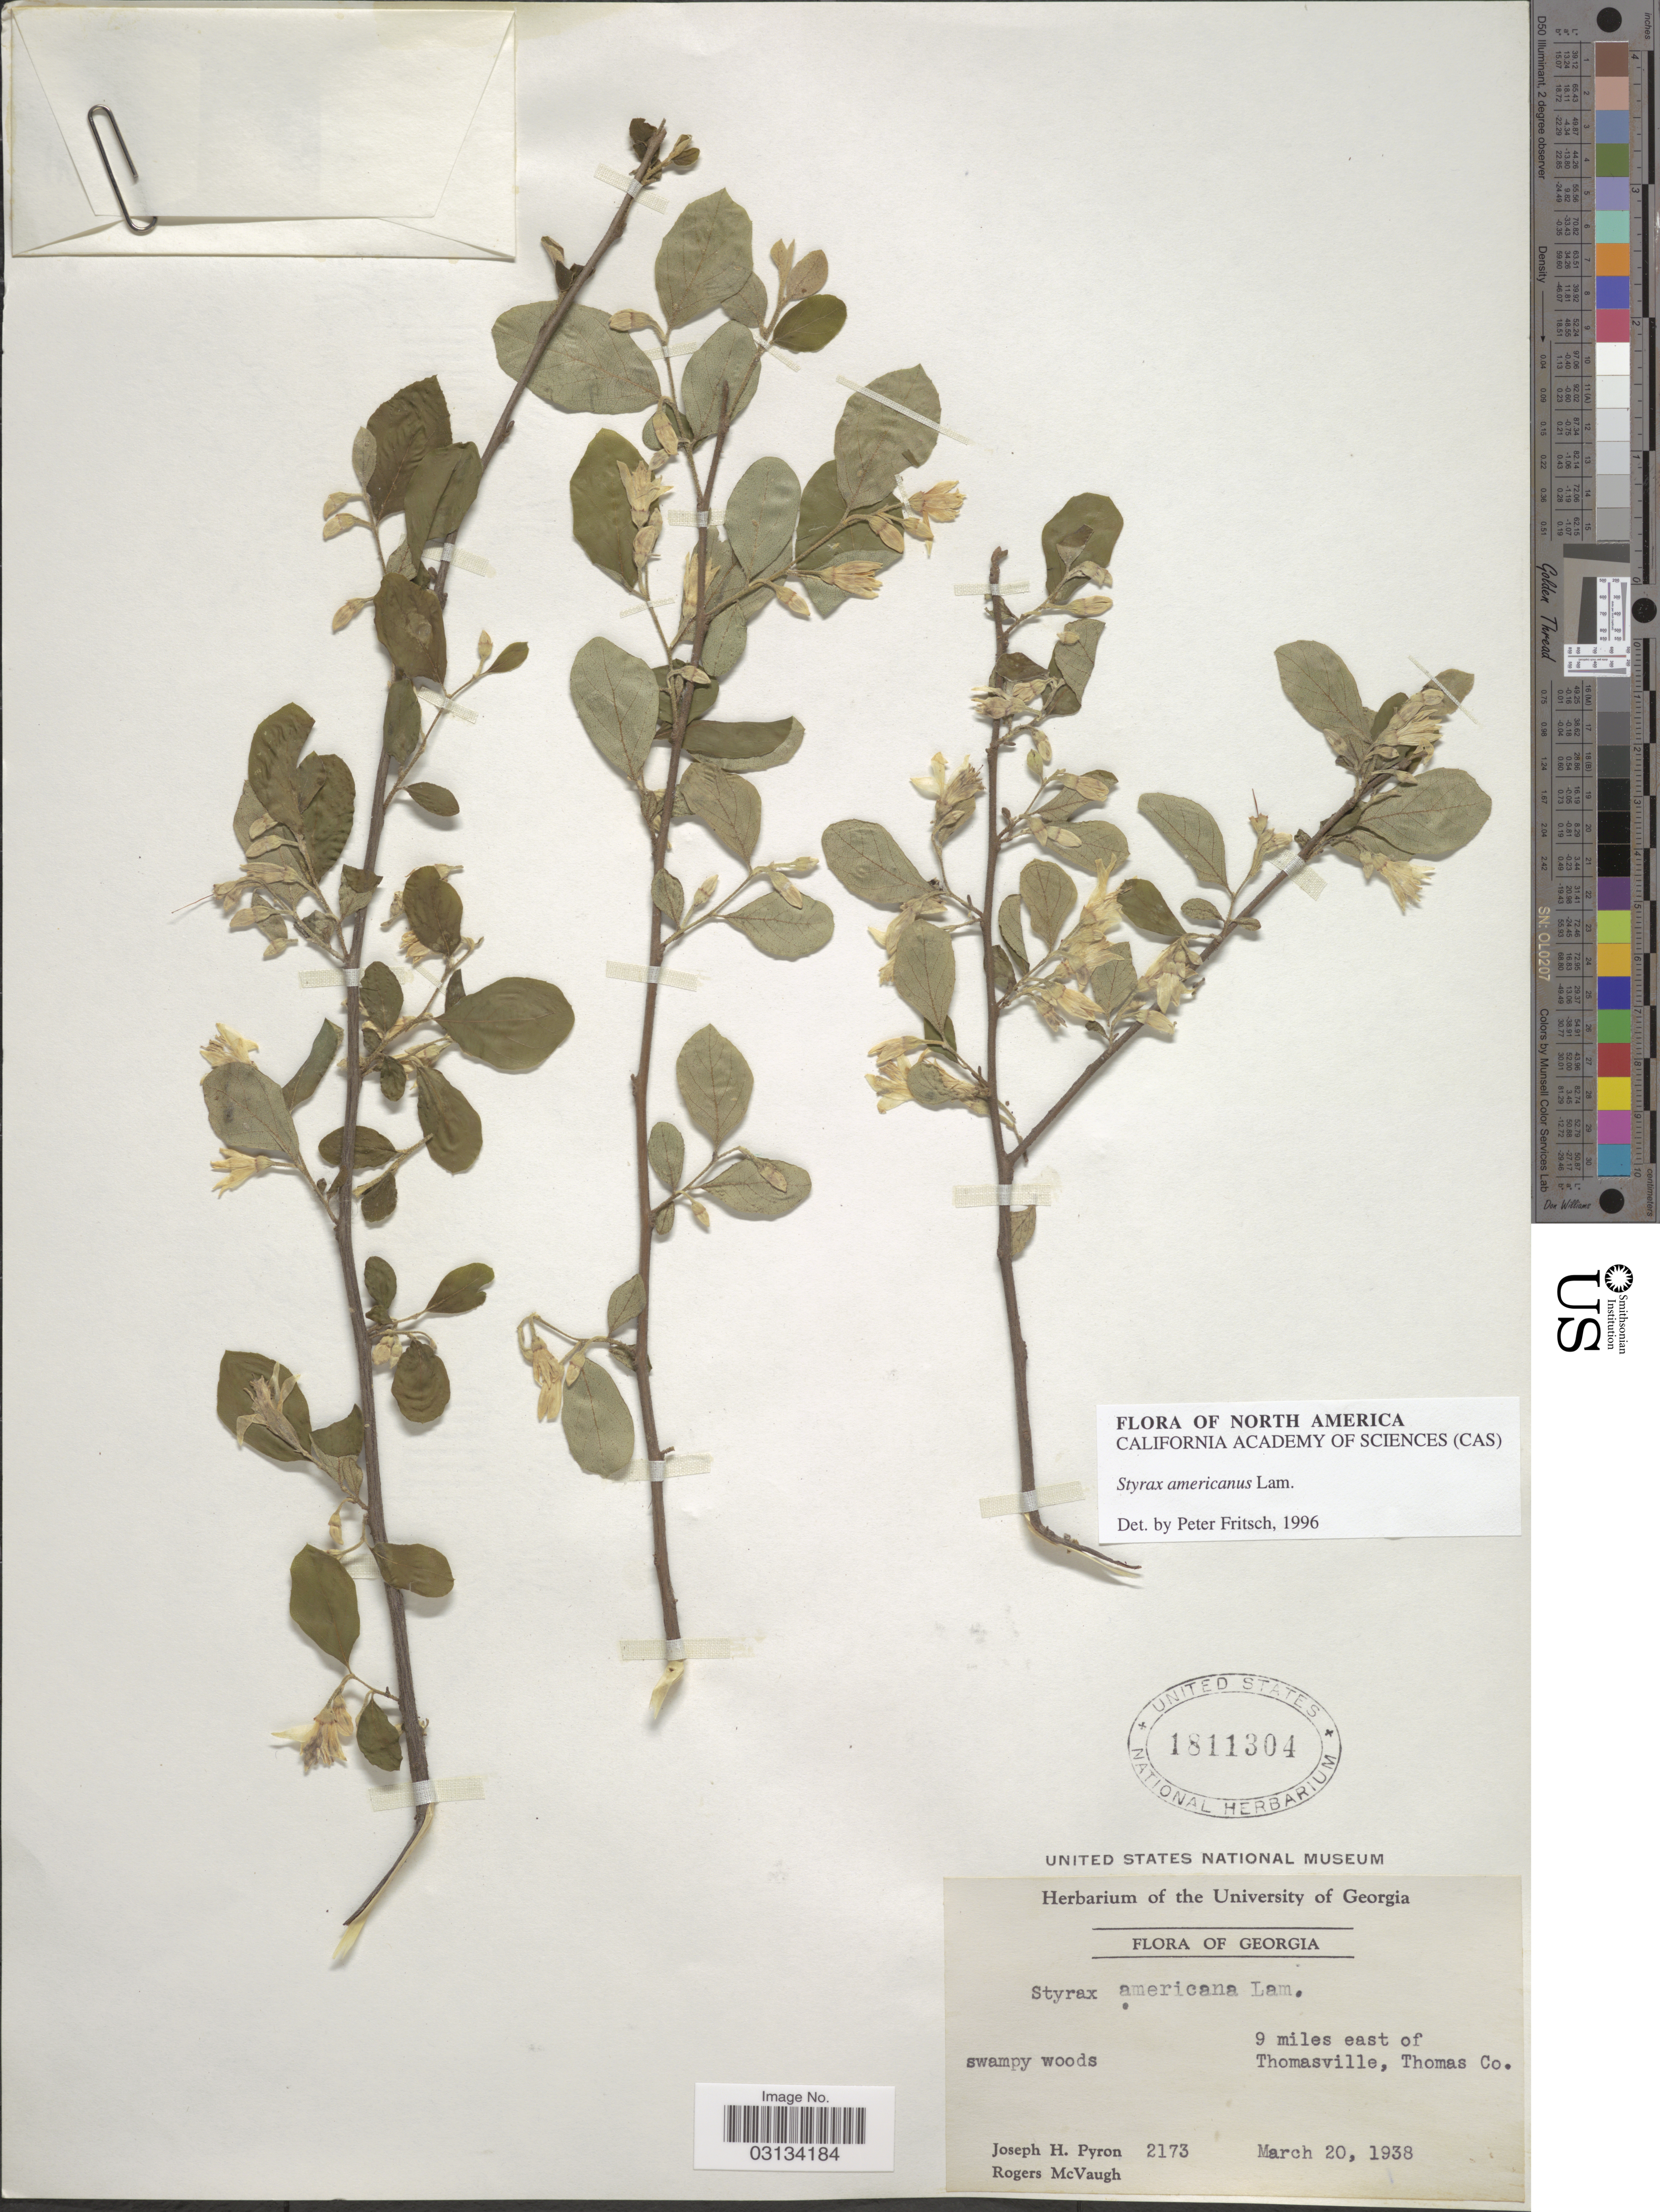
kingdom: Plantae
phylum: Tracheophyta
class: Magnoliopsida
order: Ericales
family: Styracaceae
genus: Styrax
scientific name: Styrax americanus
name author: Lam.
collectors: J. H. Pyron & R. McVaugh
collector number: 2173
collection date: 1938-03-20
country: United States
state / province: Georgia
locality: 9 miles east of Thomasville, Thomas Co.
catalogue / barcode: US 1811304